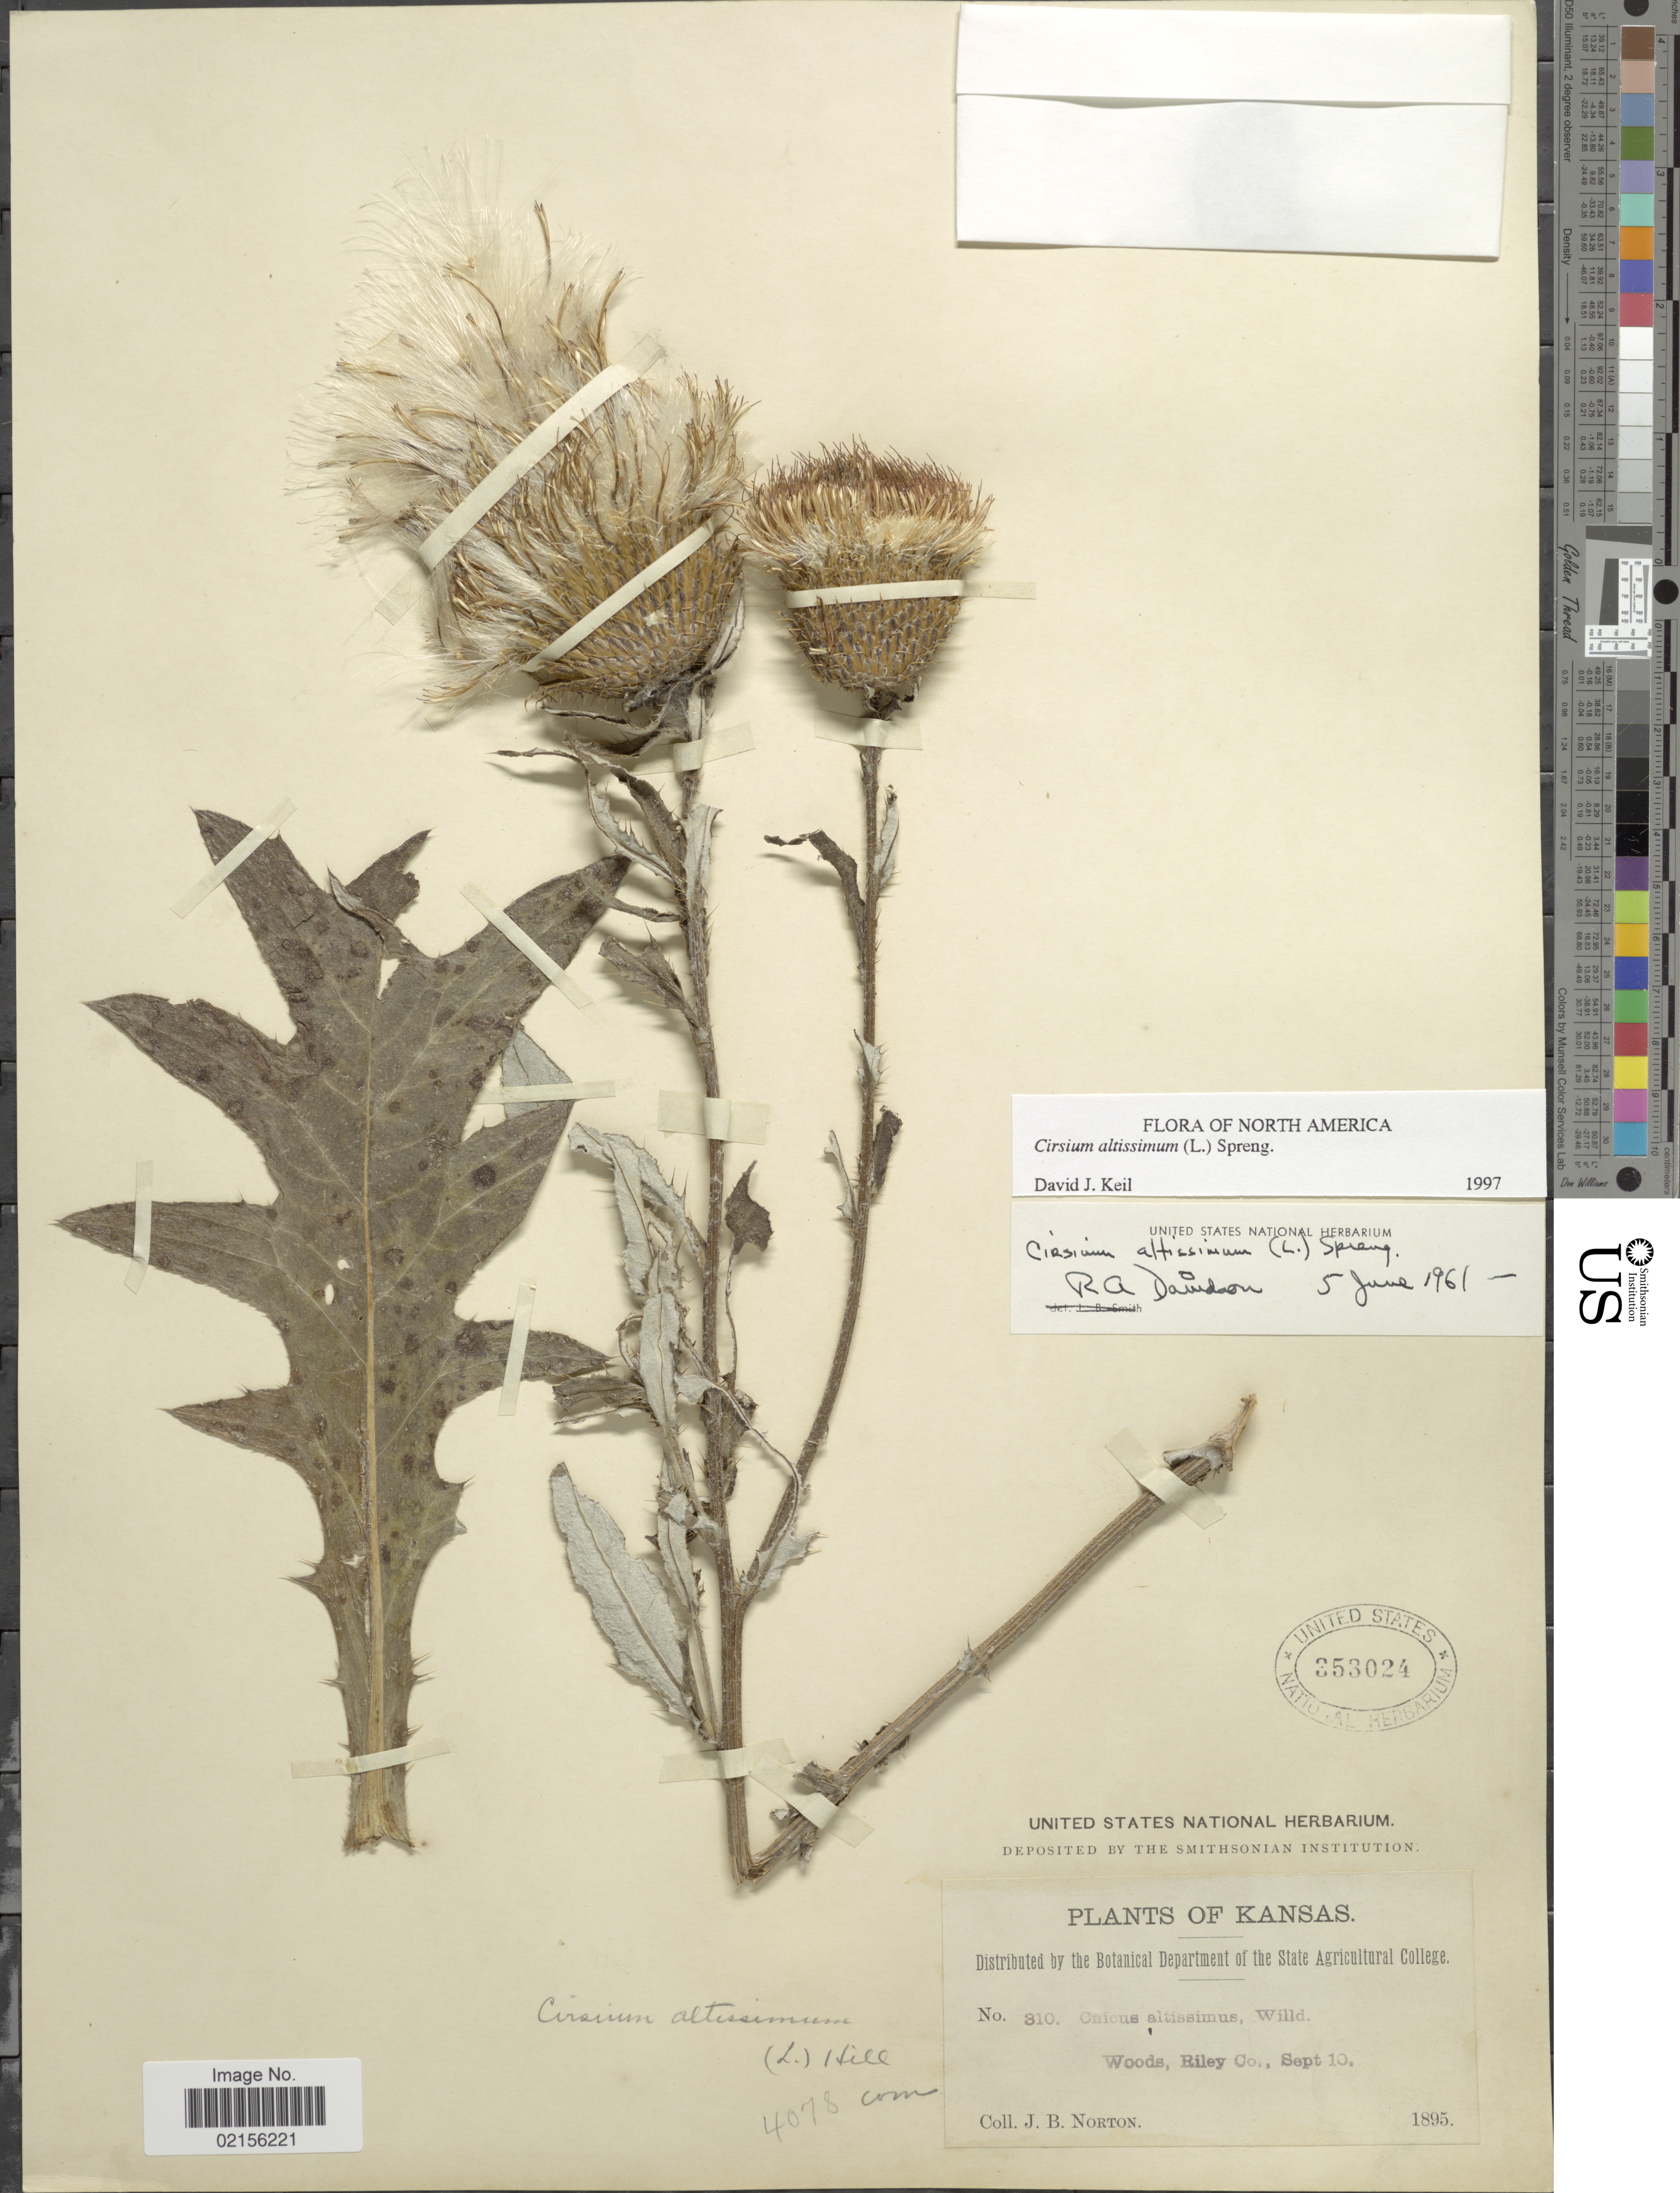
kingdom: Plantae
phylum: Tracheophyta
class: Magnoliopsida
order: Asterales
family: Asteraceae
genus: Cirsium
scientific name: Cirsium altissimum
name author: (L.) Spreng.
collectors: J. B. Norton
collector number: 310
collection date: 1895-09-10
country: United States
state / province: Kansas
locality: Woods, Riley Co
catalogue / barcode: US 353024